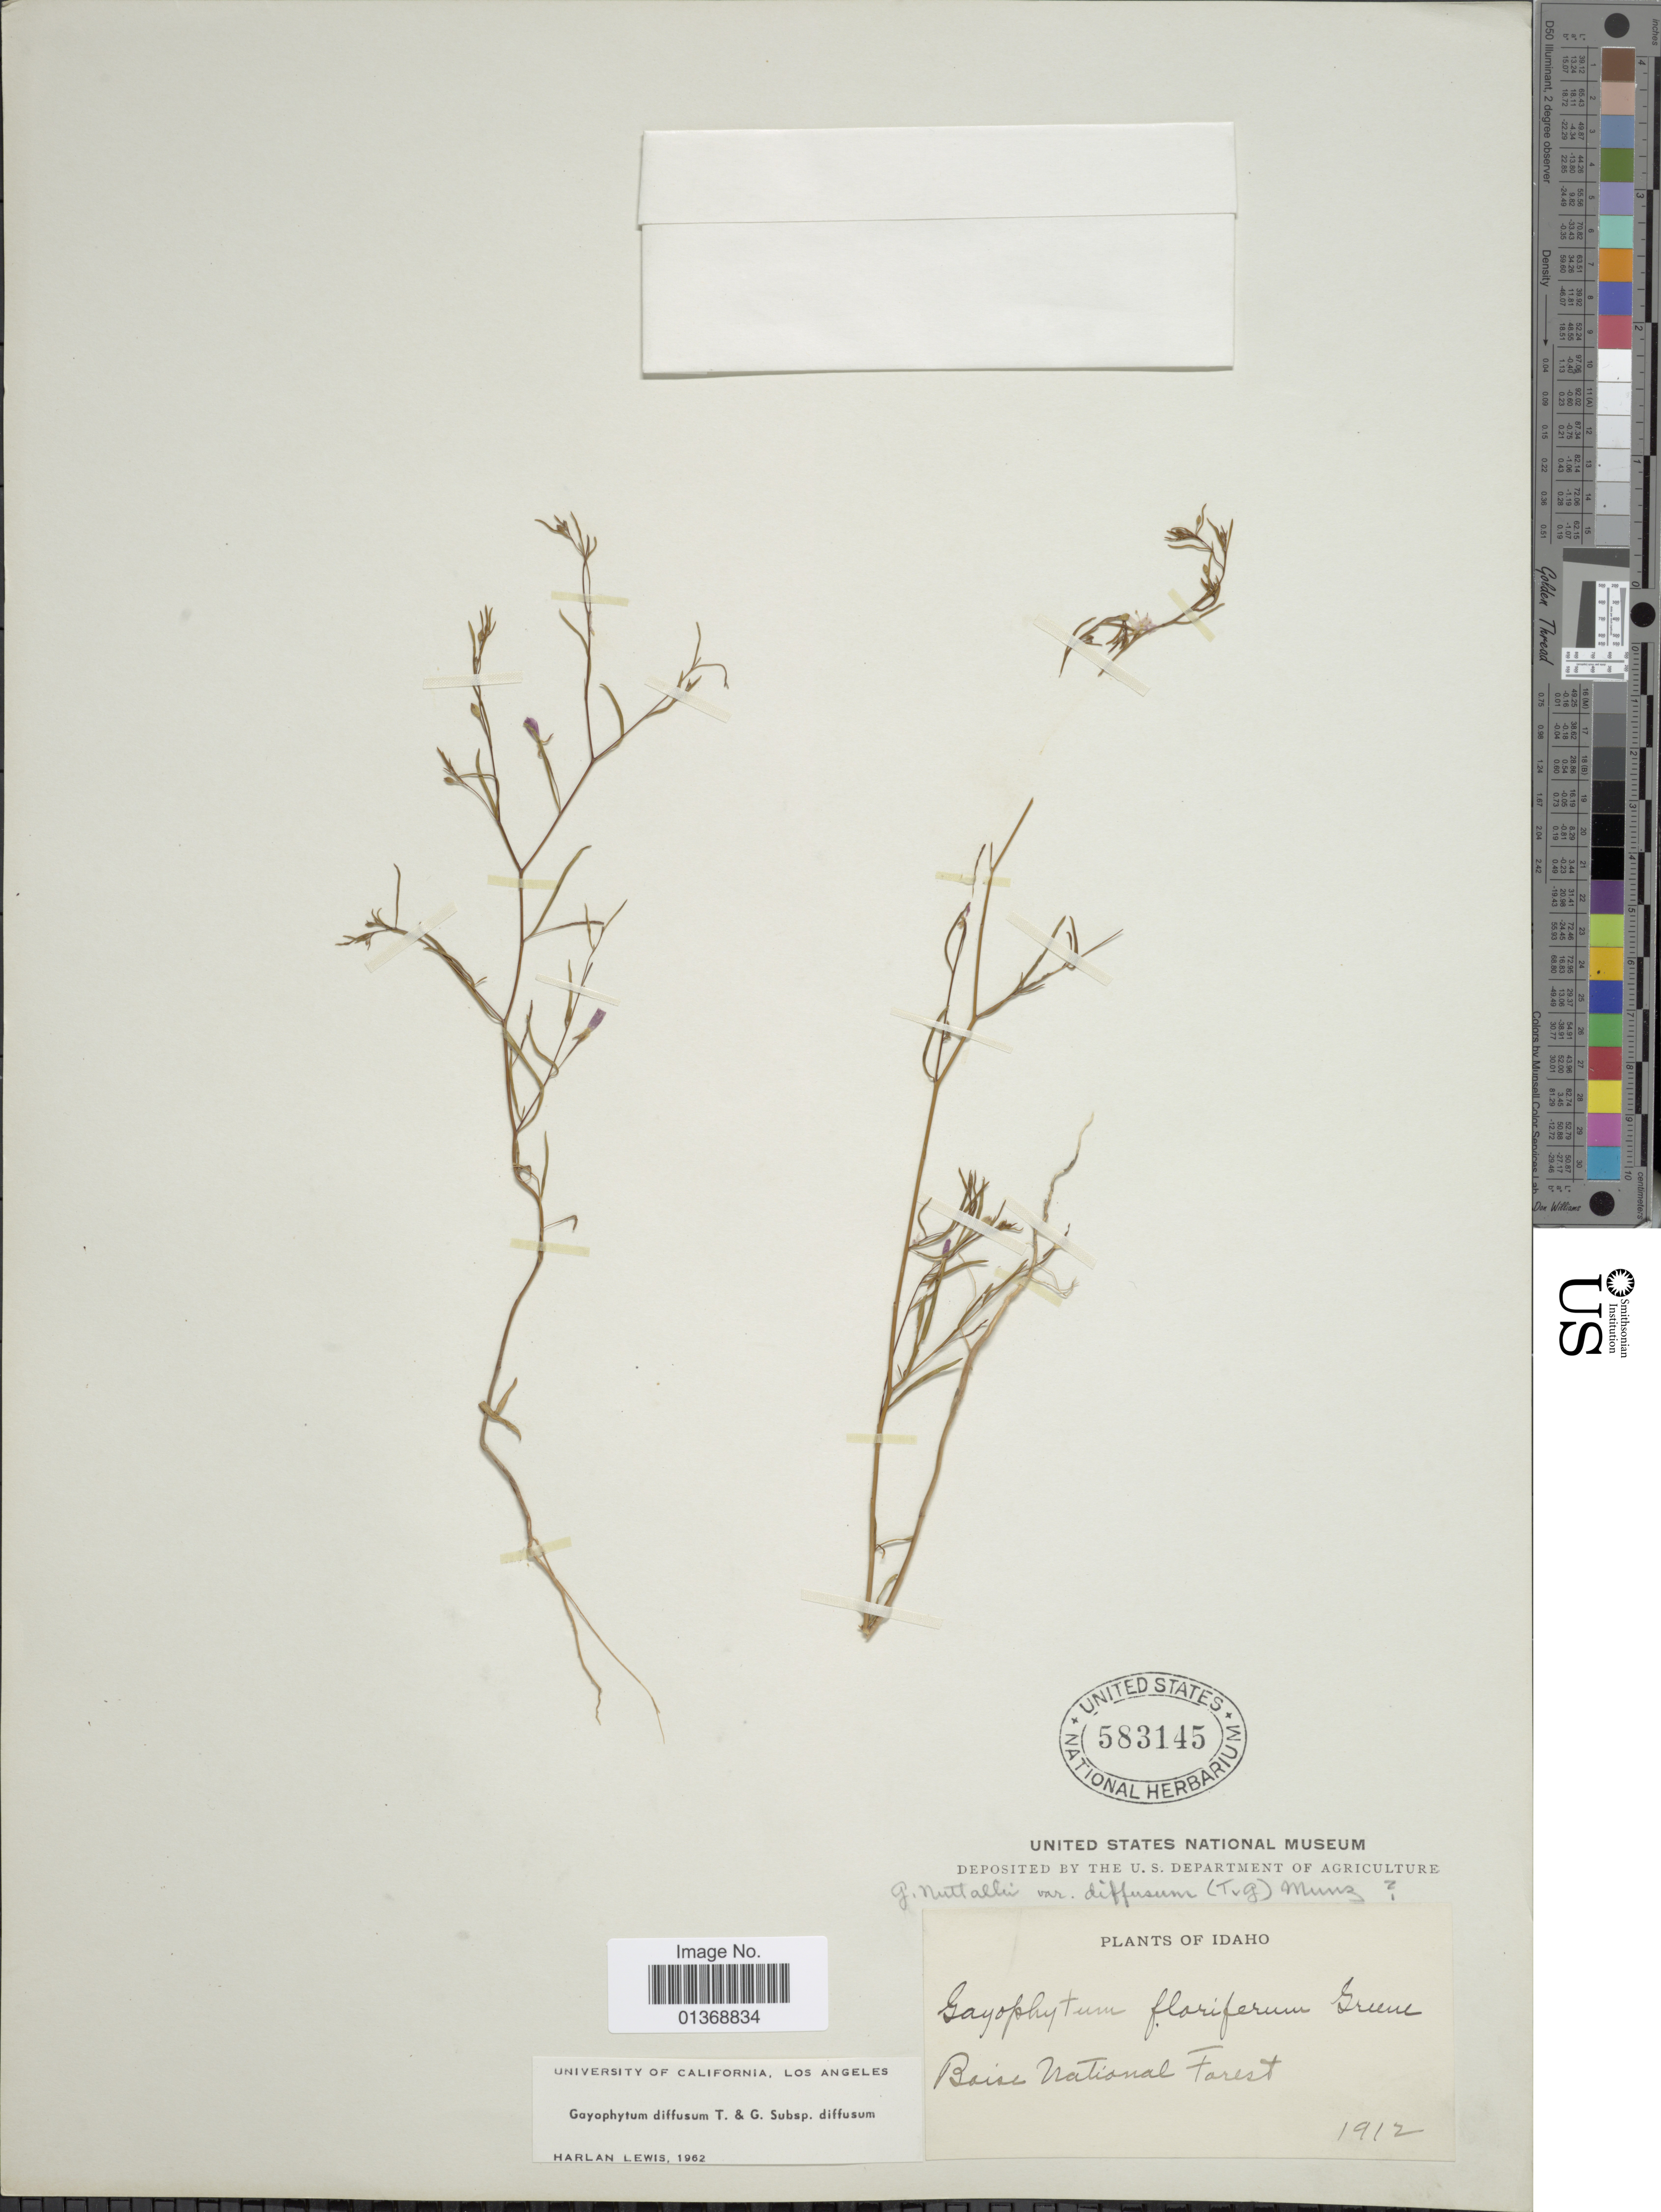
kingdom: Plantae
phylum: Tracheophyta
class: Magnoliopsida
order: Myrtales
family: Onagraceae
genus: Gayophytum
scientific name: Gayophytum diffusum subsp. diffusum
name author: Torr. & A. Gray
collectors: U.S. National Herbarium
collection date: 1912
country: United States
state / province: Idaho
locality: Boise National Forest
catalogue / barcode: US 583145